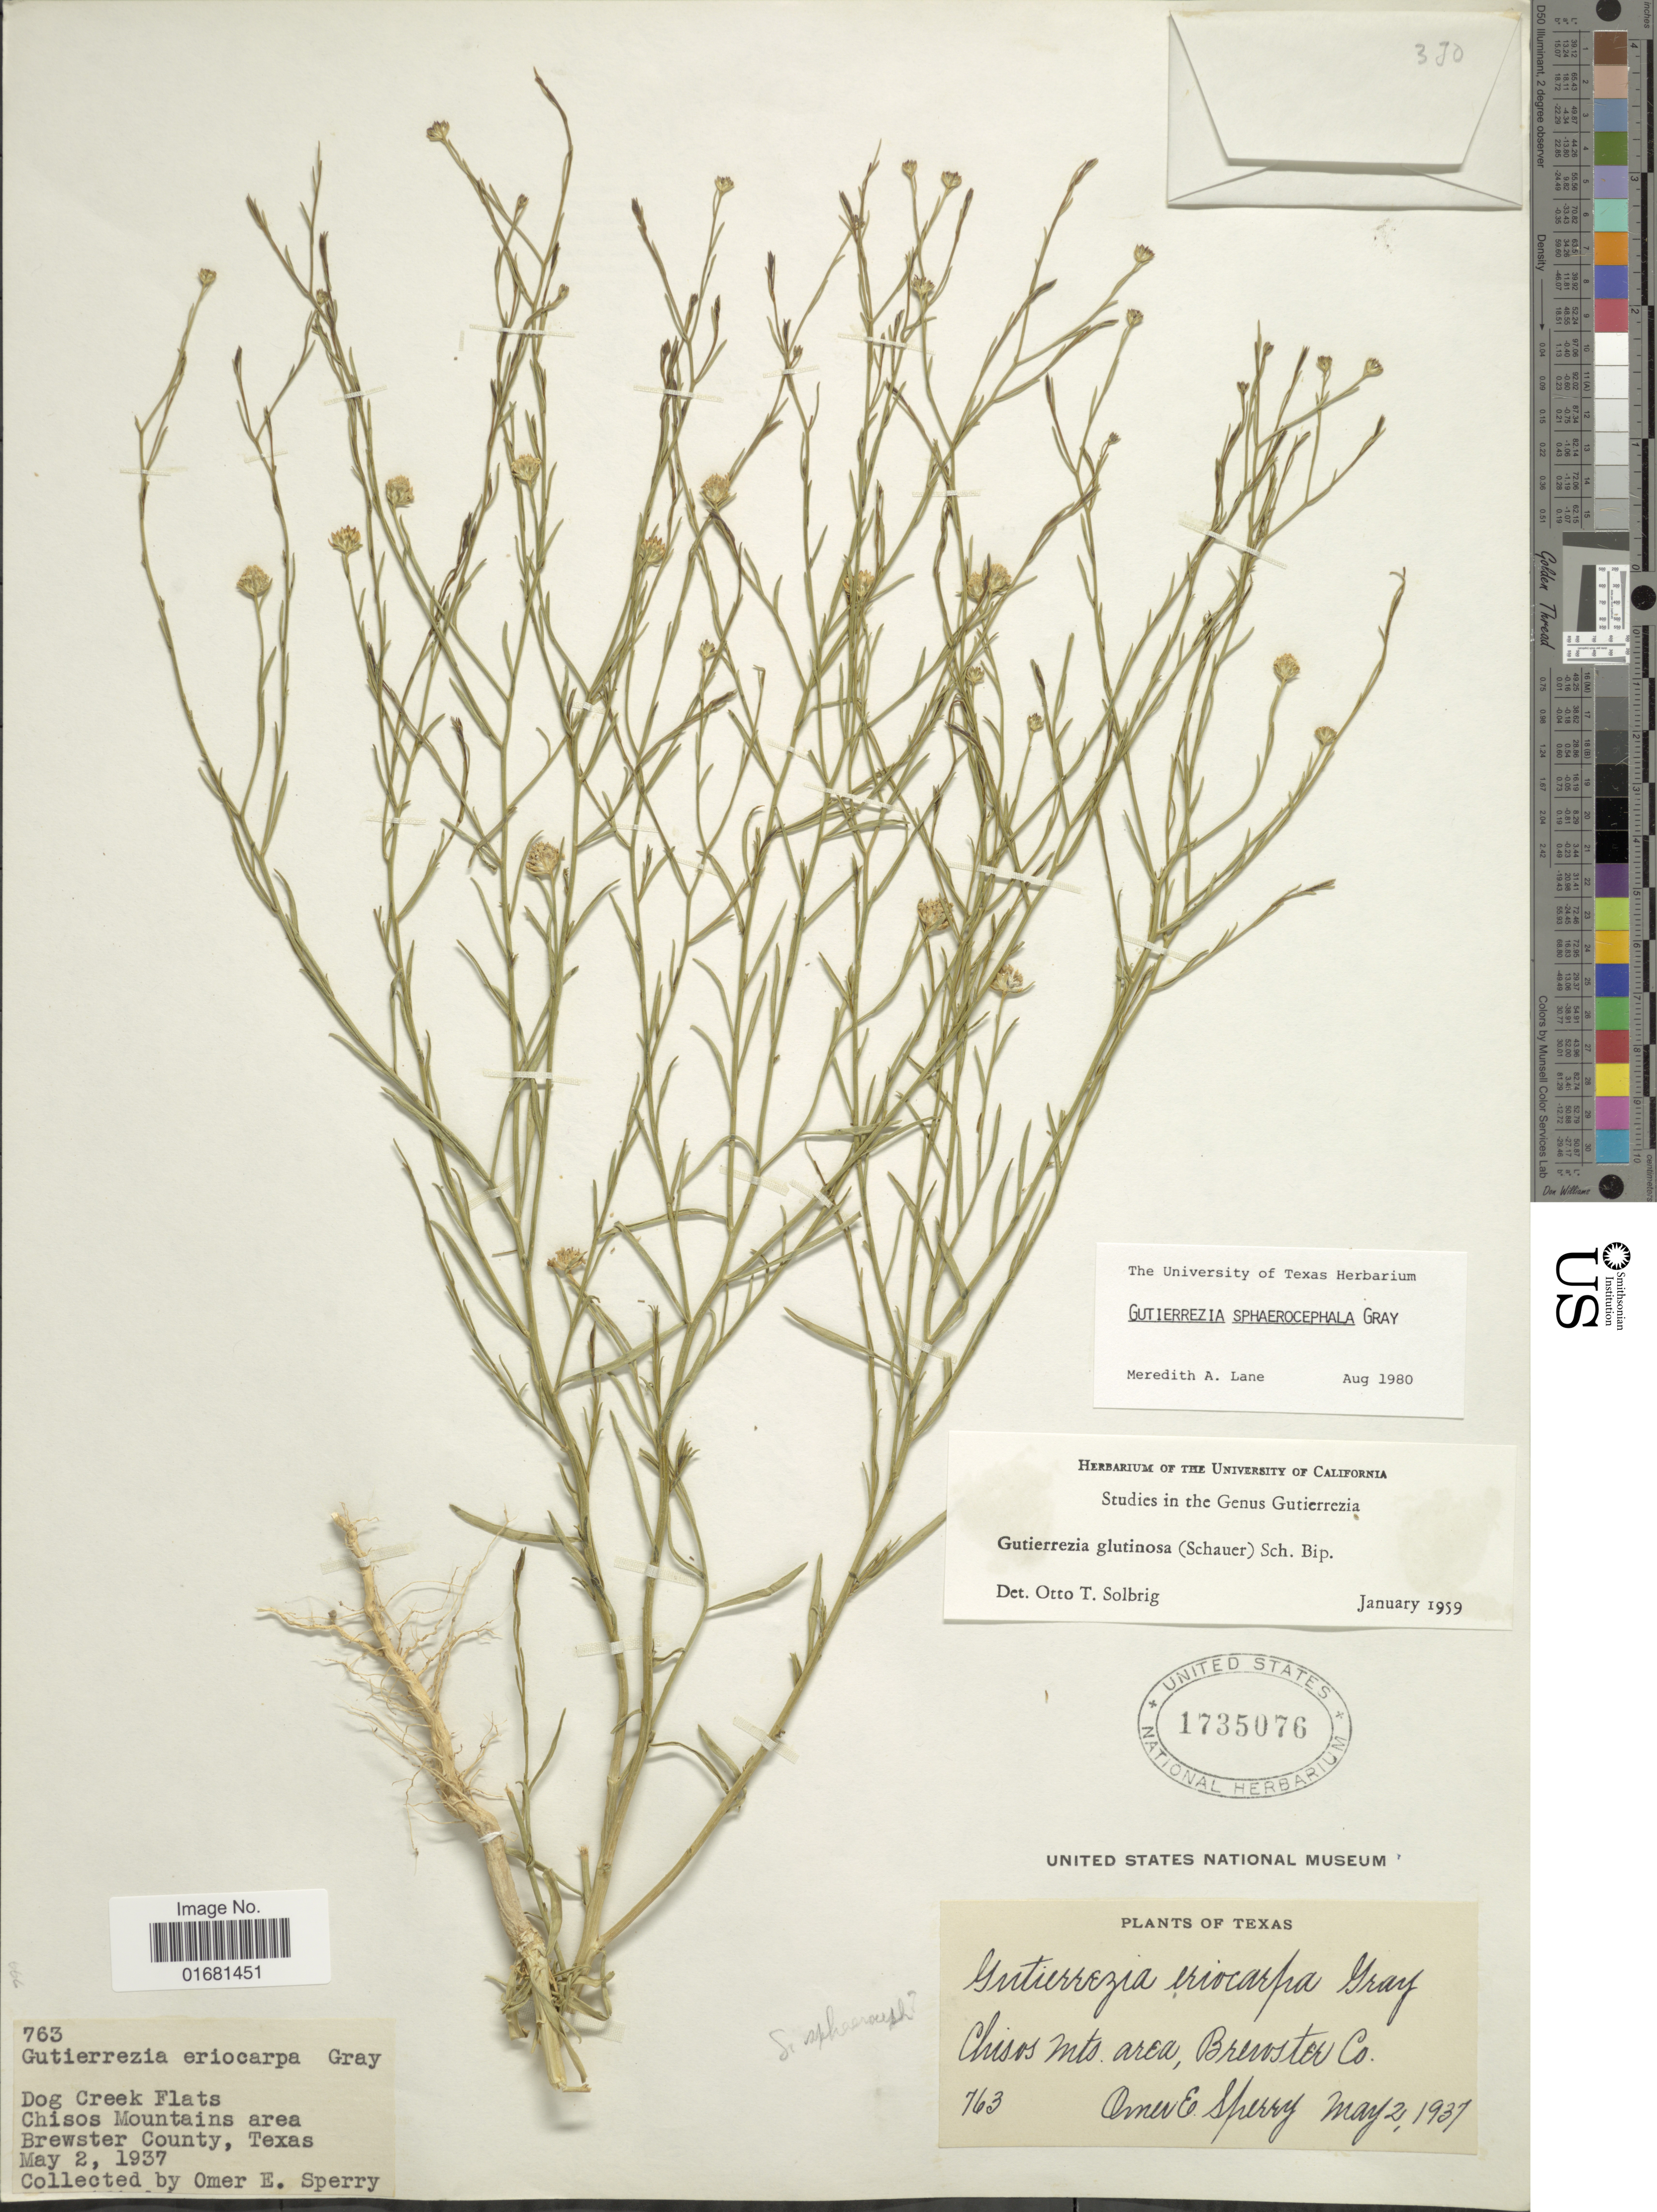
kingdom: Plantae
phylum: Tracheophyta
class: Magnoliopsida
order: Asterales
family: Asteraceae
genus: Gutierrezia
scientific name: Gutierrezia sphaerocephala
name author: A. Gray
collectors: O. E. Sperry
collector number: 763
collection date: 1937-05-02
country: United States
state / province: Texas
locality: Dog Creek Flats. Chisos Mountain area. Brewster County, Texas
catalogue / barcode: US 1735076